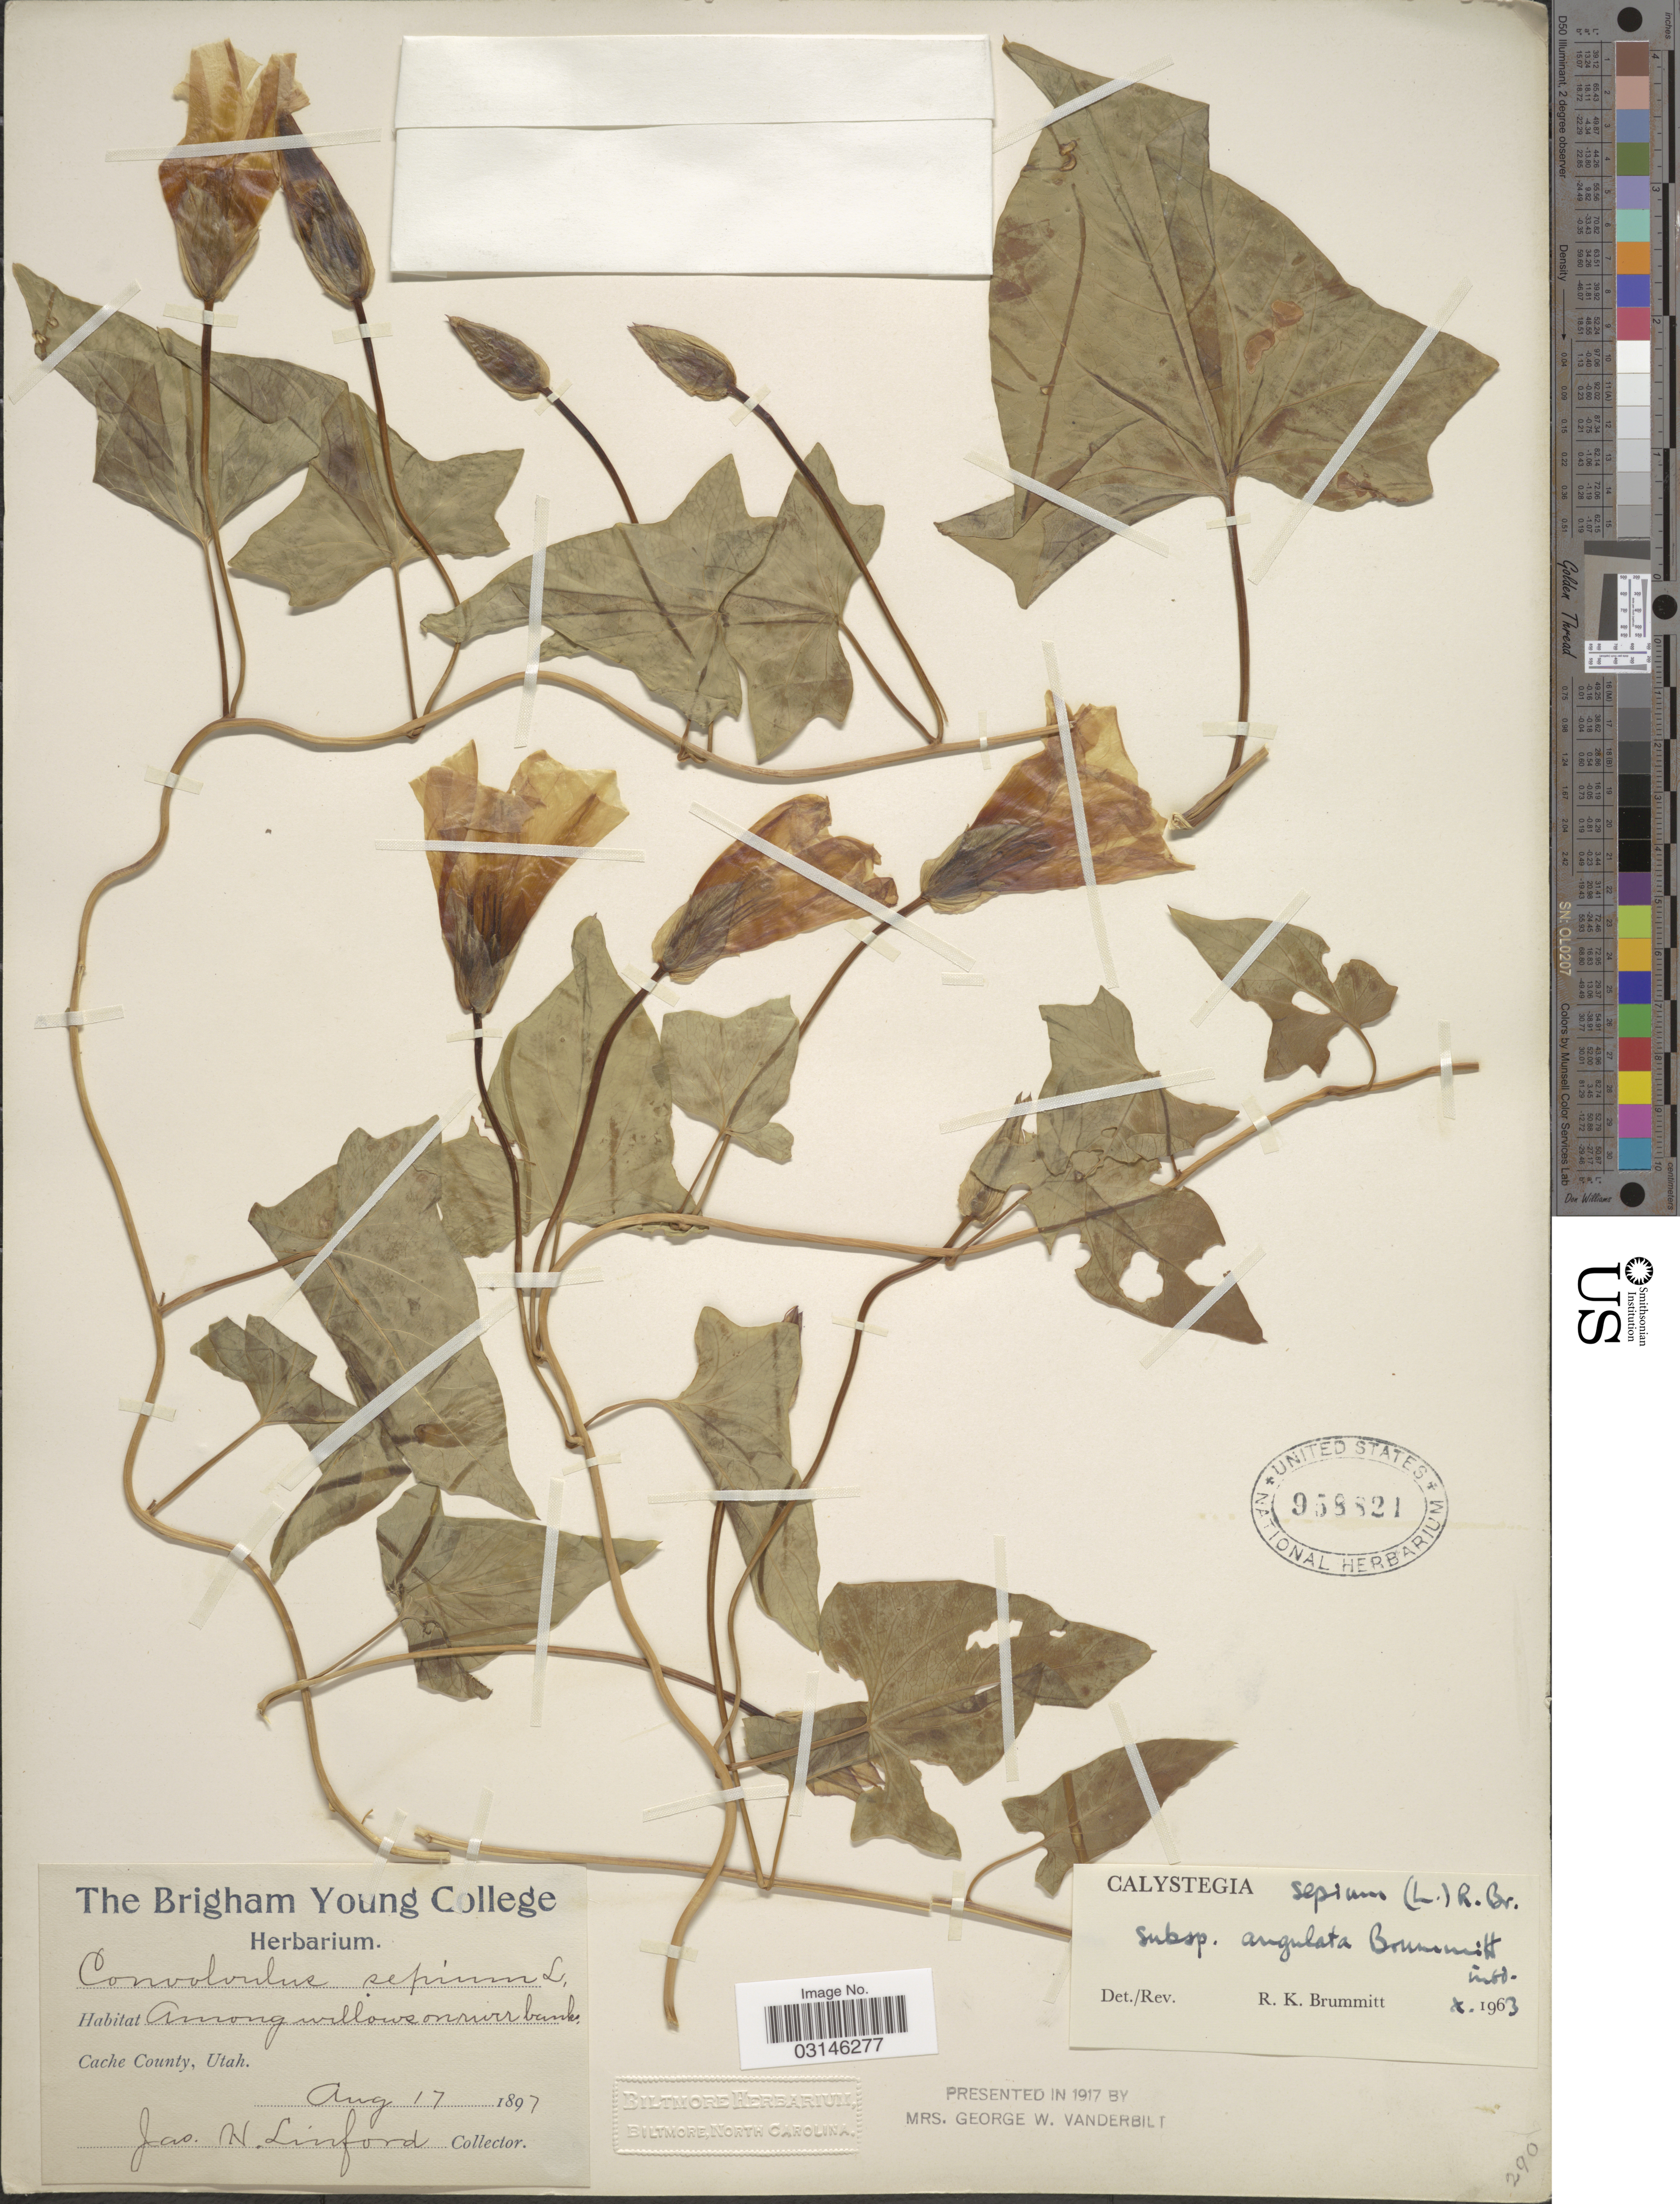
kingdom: Plantae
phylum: Tracheophyta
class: Magnoliopsida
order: Solanales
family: Convolvulaceae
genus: Calystegia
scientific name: Calystegia sepium subsp. angulata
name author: Brummitt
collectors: J. Linford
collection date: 1897-08-17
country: United States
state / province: Utah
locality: Among willows on river banks. Cache County.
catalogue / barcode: US 958821